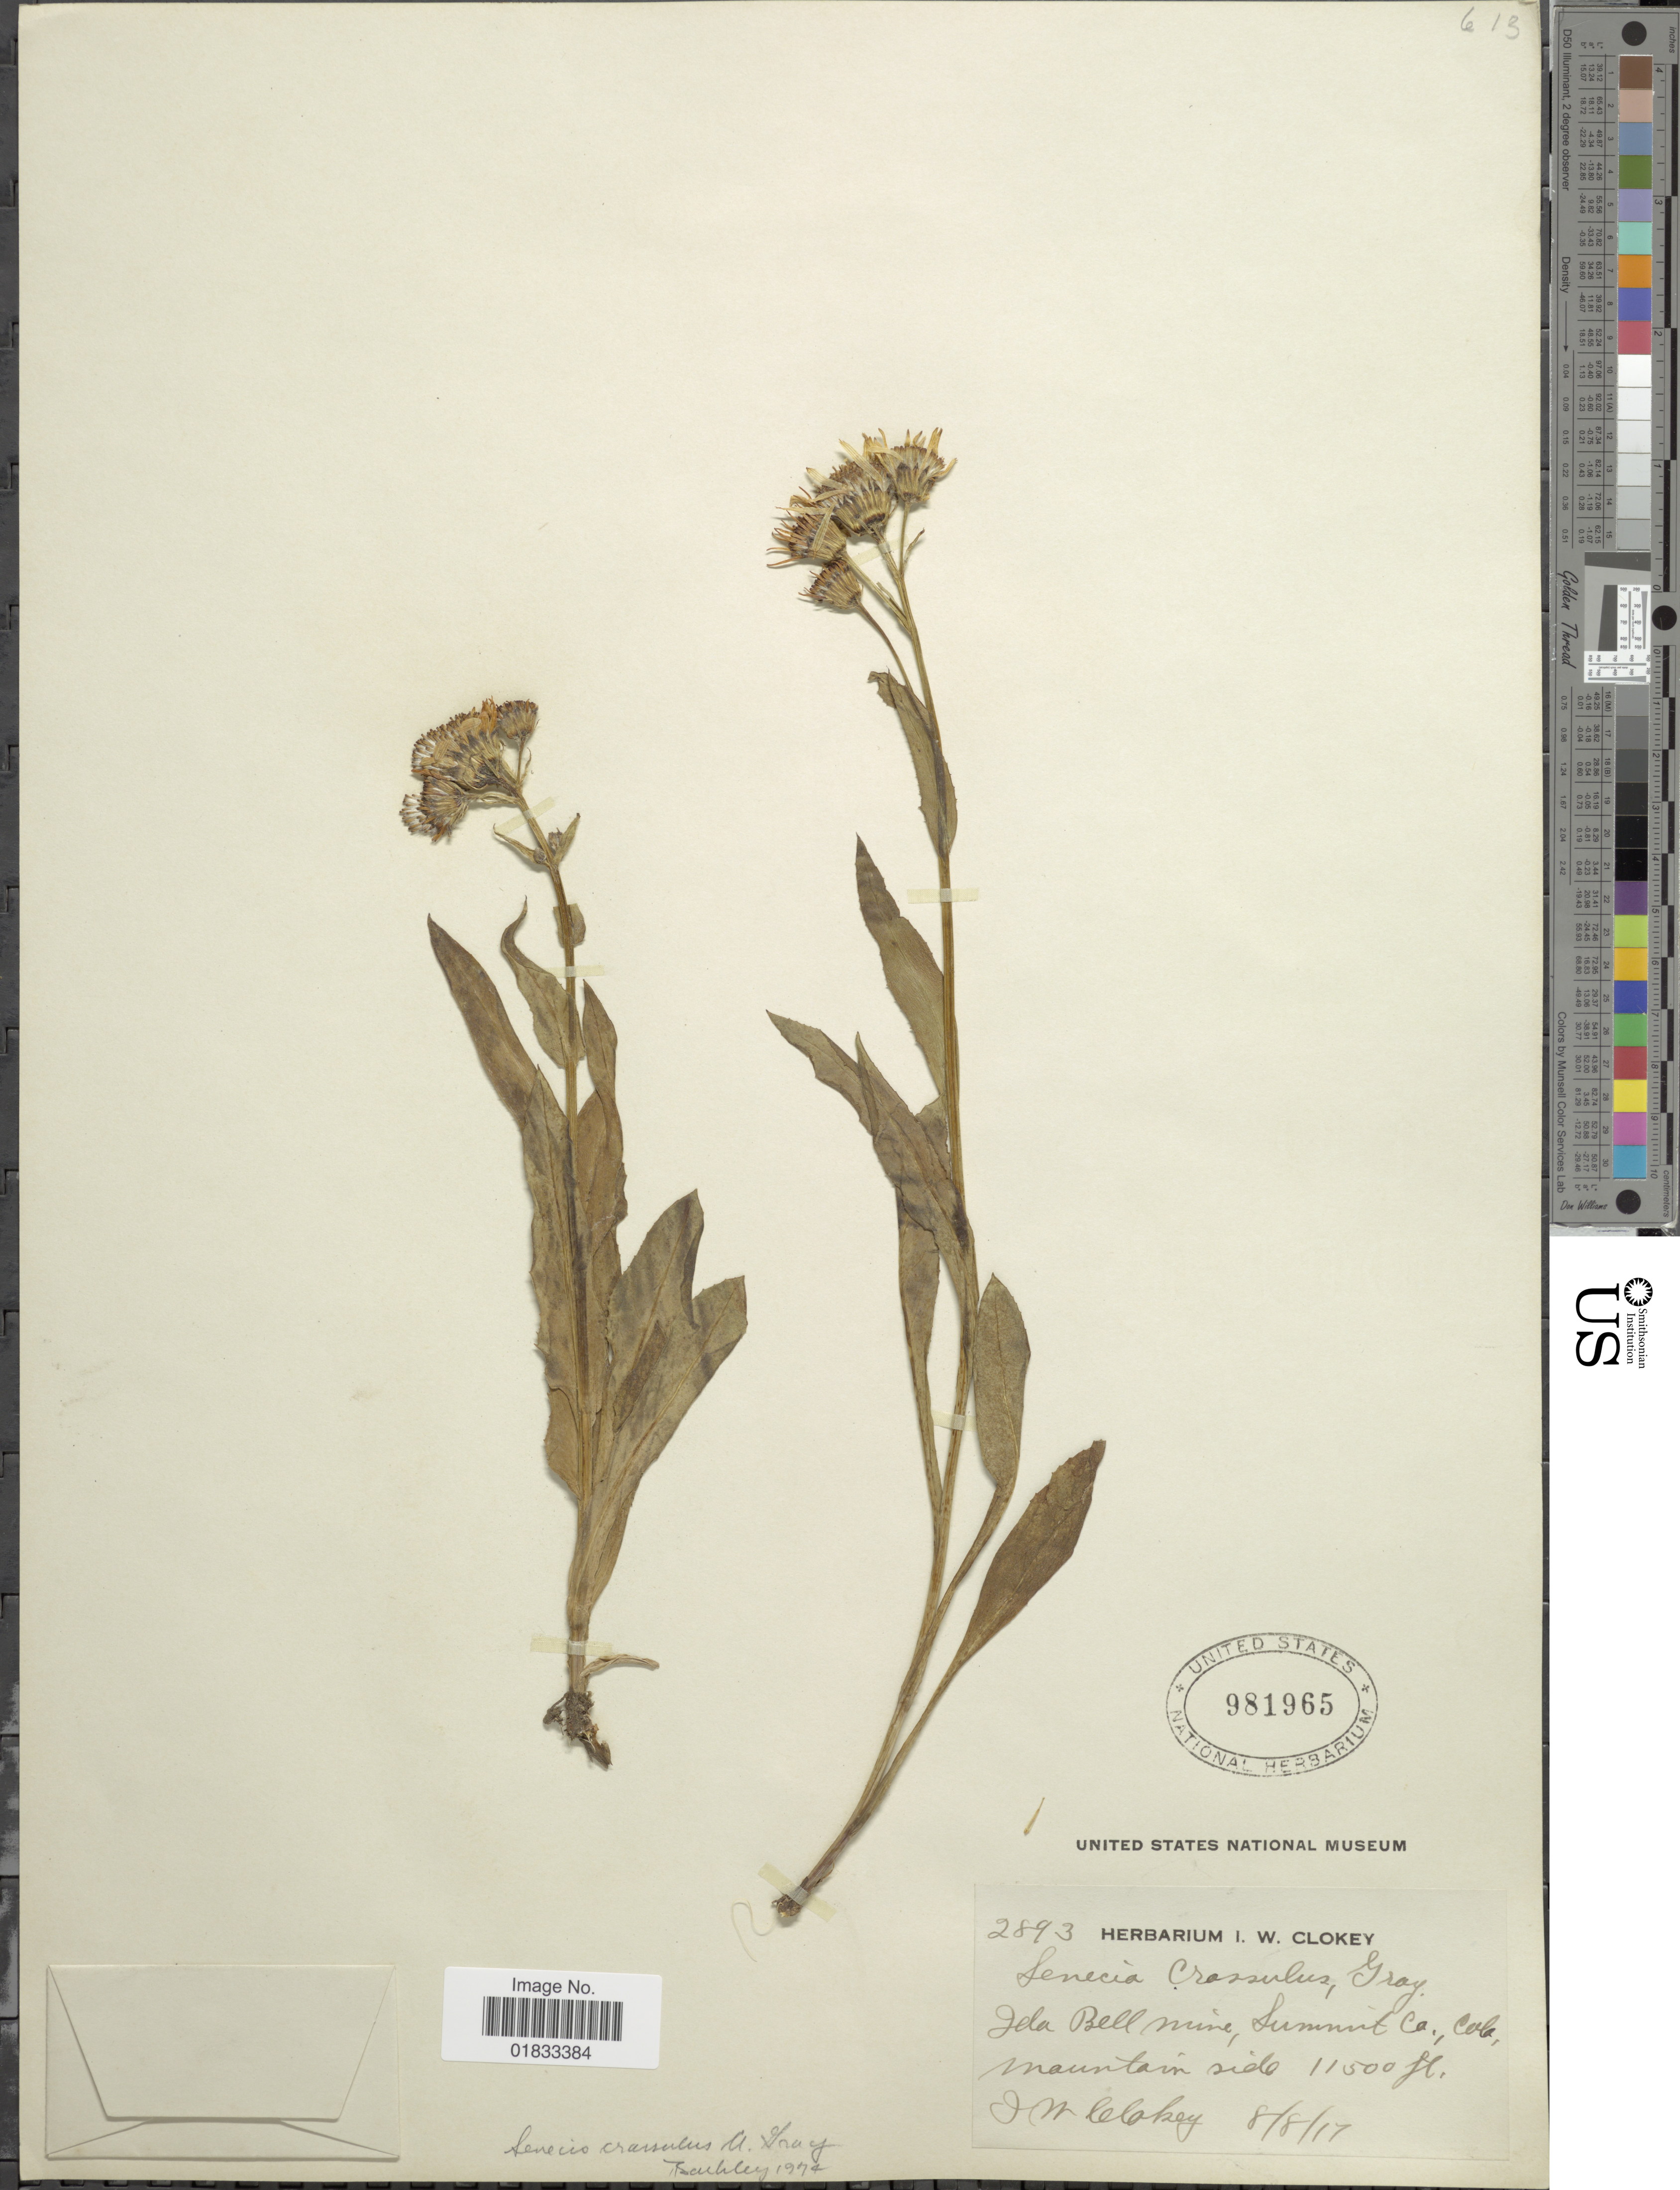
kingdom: Plantae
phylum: Tracheophyta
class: Magnoliopsida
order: Asterales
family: Asteraceae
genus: Senecio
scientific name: Senecio crassulus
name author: A. Gray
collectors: I. W. Clokey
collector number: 2893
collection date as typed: Transcribed d/m/y: 8/8/17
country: United States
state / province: Colorado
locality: Isla Bell Mine, Summit Co., Colo.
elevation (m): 3505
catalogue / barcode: US 981965